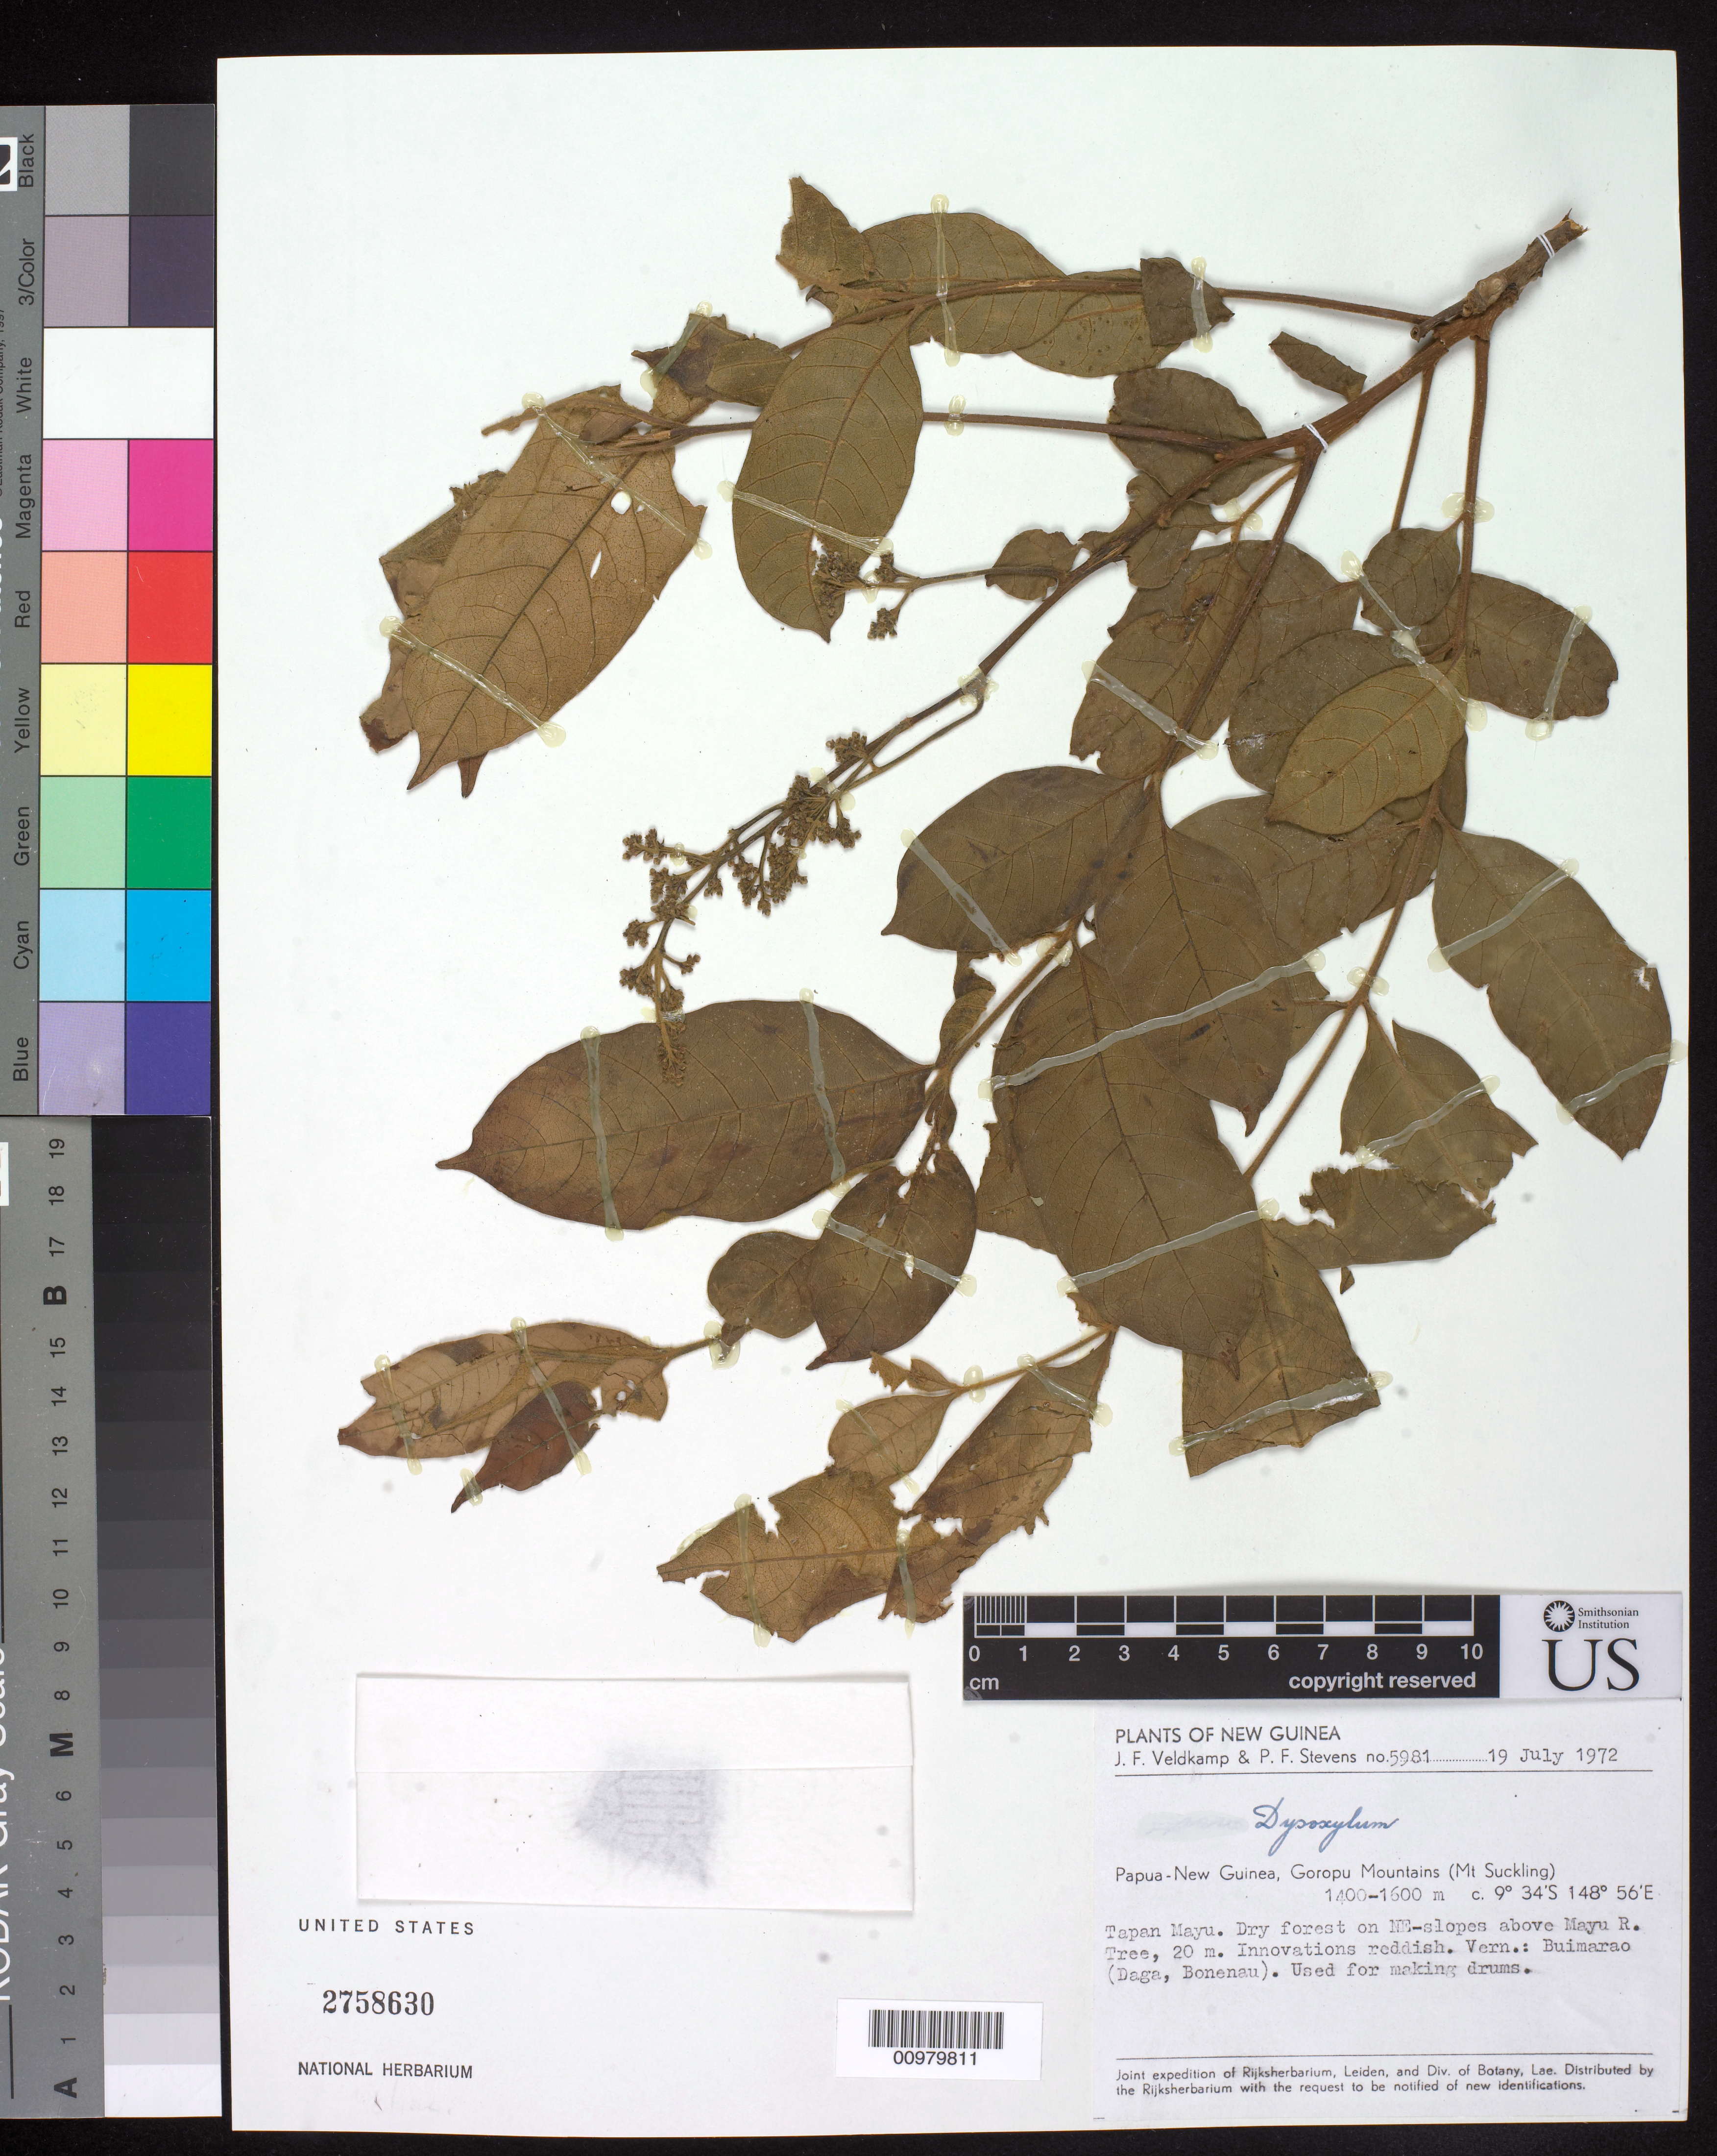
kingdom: Plantae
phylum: Tracheophyta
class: Magnoliopsida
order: Sapindales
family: Meliaceae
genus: Toona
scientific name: Toona sureni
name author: (Blume) Merr.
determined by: James, S. A.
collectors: J. F. Veldkamp & P. F. Stevens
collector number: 5981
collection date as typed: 19 Jul 1972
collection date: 1972-07-19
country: Papua New Guinea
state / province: Southern Highlands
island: New Guinea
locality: Papua-New Guinea, Goropu Mountains, Mt. Suckling, Tapan Mayu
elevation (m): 1400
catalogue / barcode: US 2758630